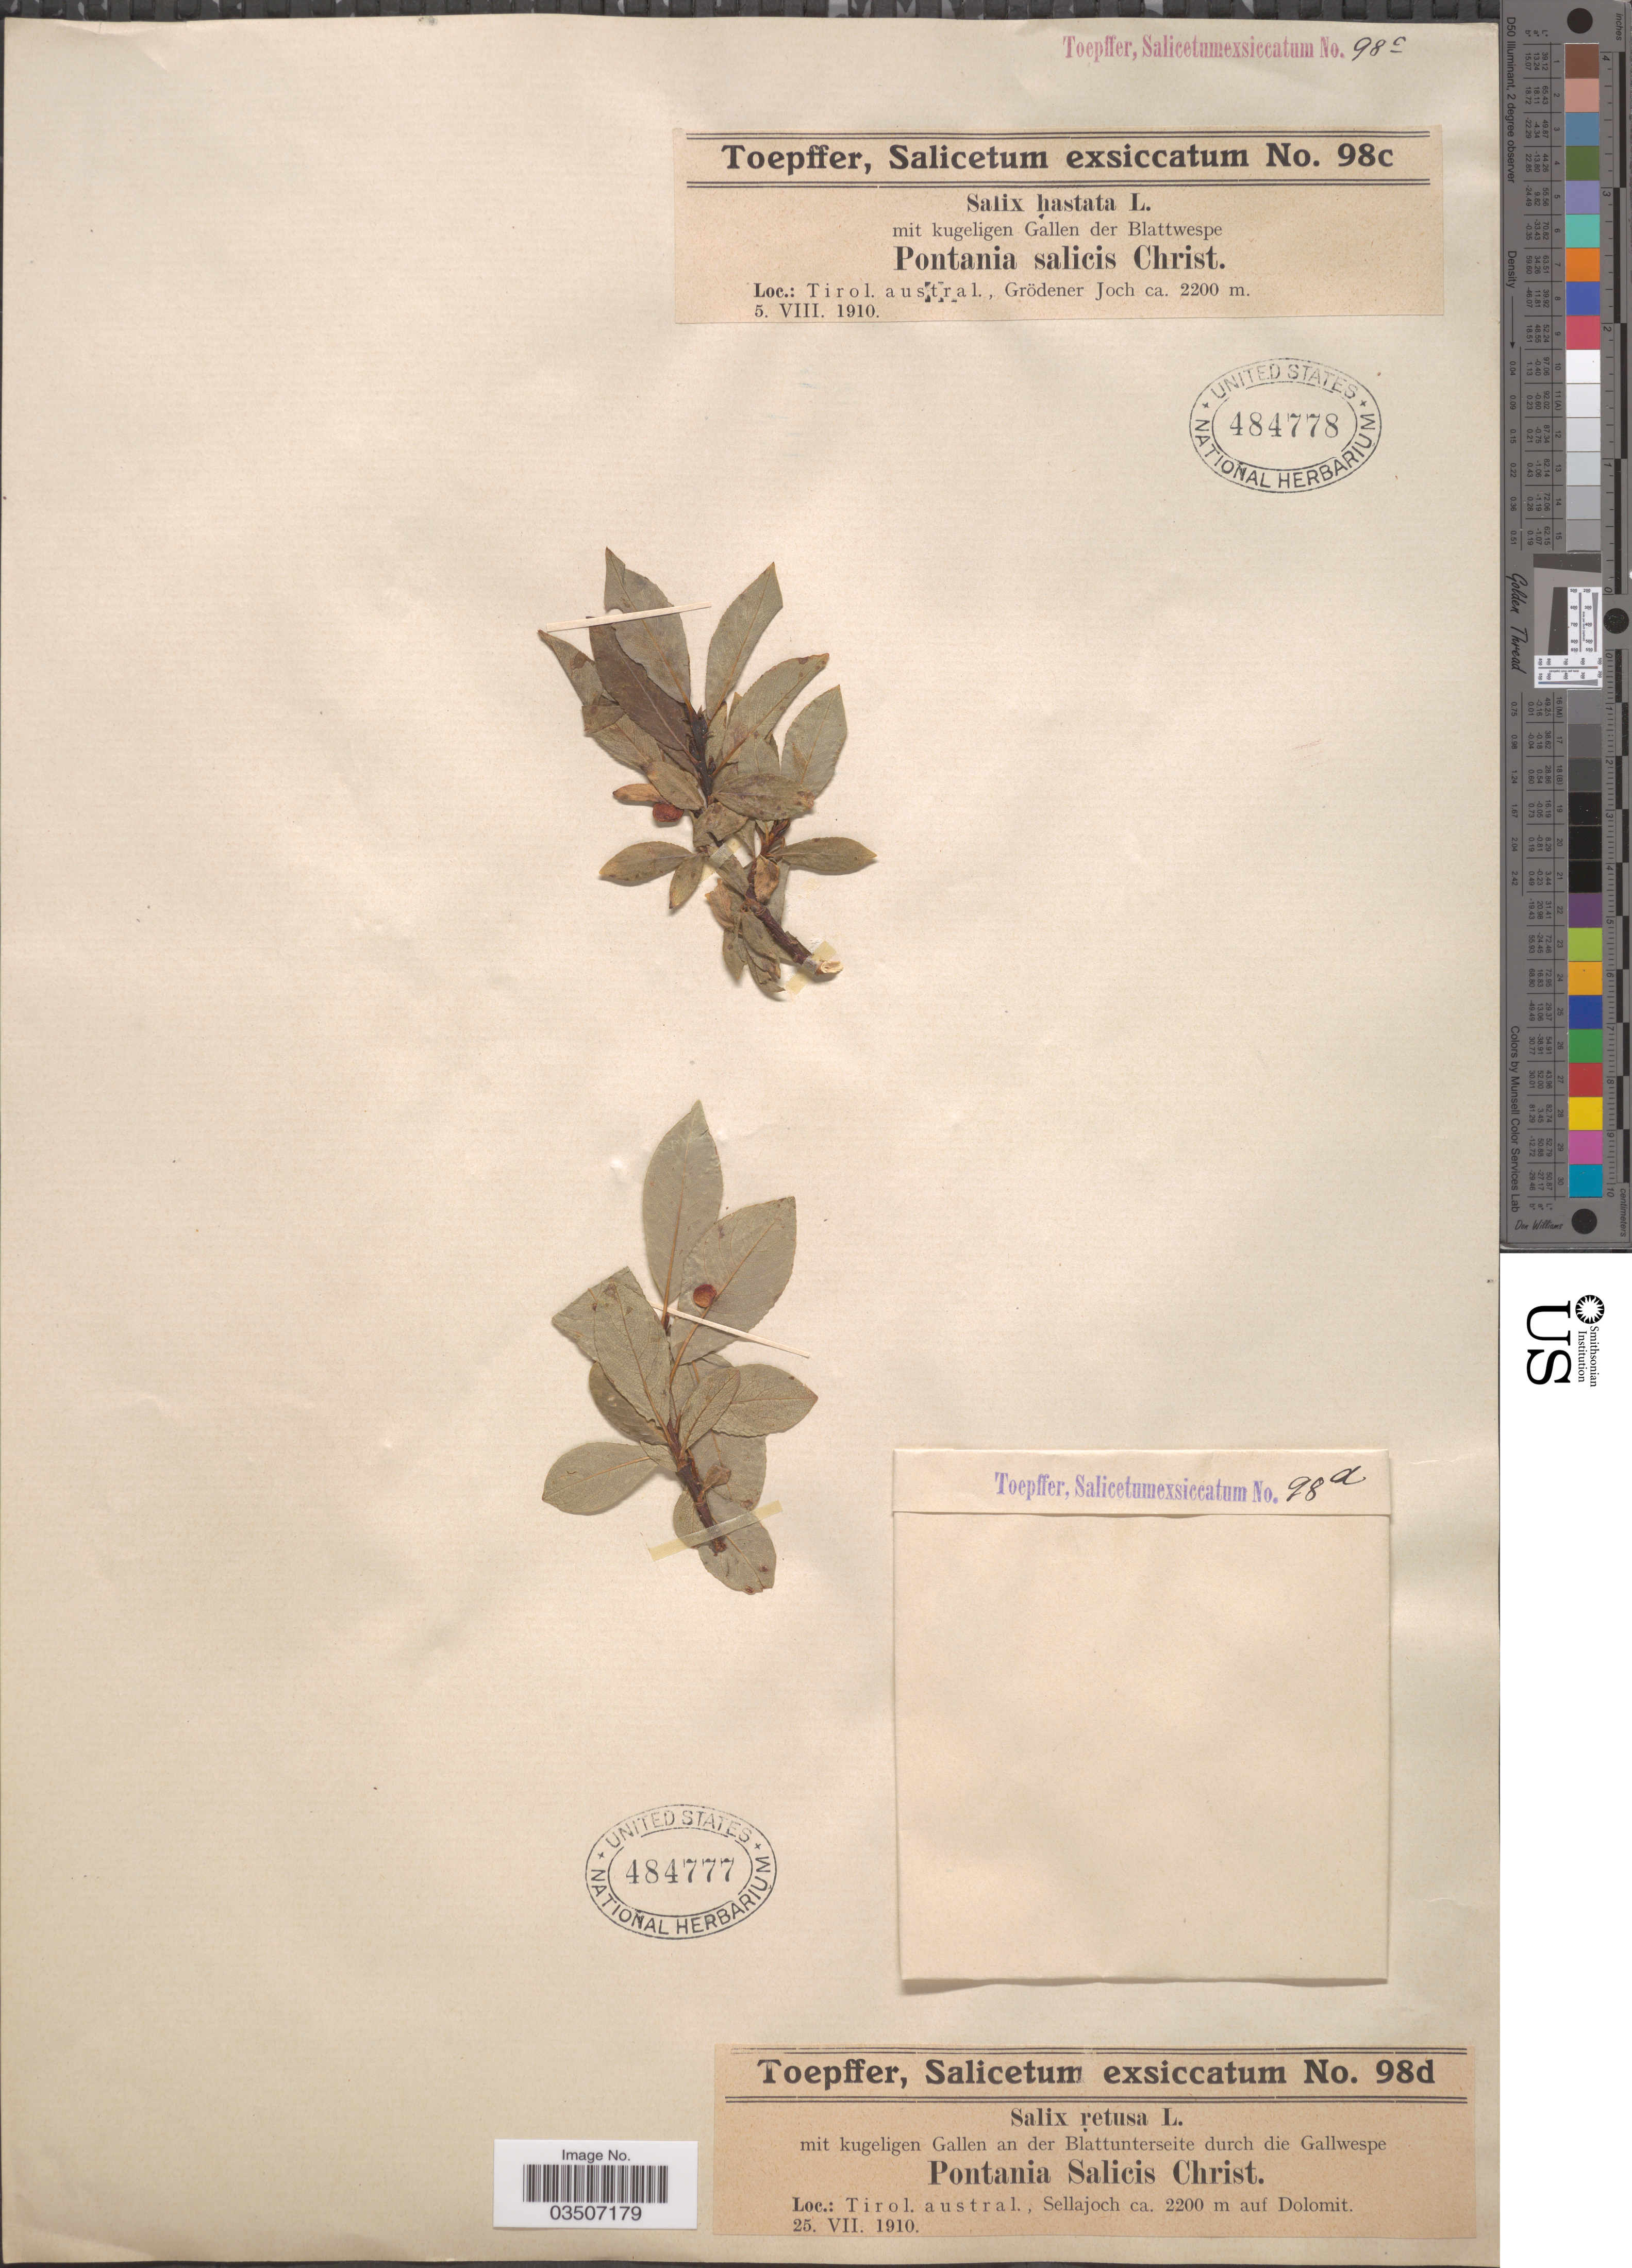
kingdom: Plantae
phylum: Tracheophyta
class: Magnoliopsida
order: Malpighiales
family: Salicaceae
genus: Salix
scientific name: Salix retusa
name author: L.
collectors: A. Toepffer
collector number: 98d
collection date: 1910-07-25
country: Austria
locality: Tirol. austral., Sellajoch auf Dolomit.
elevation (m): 2200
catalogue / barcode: US 484777